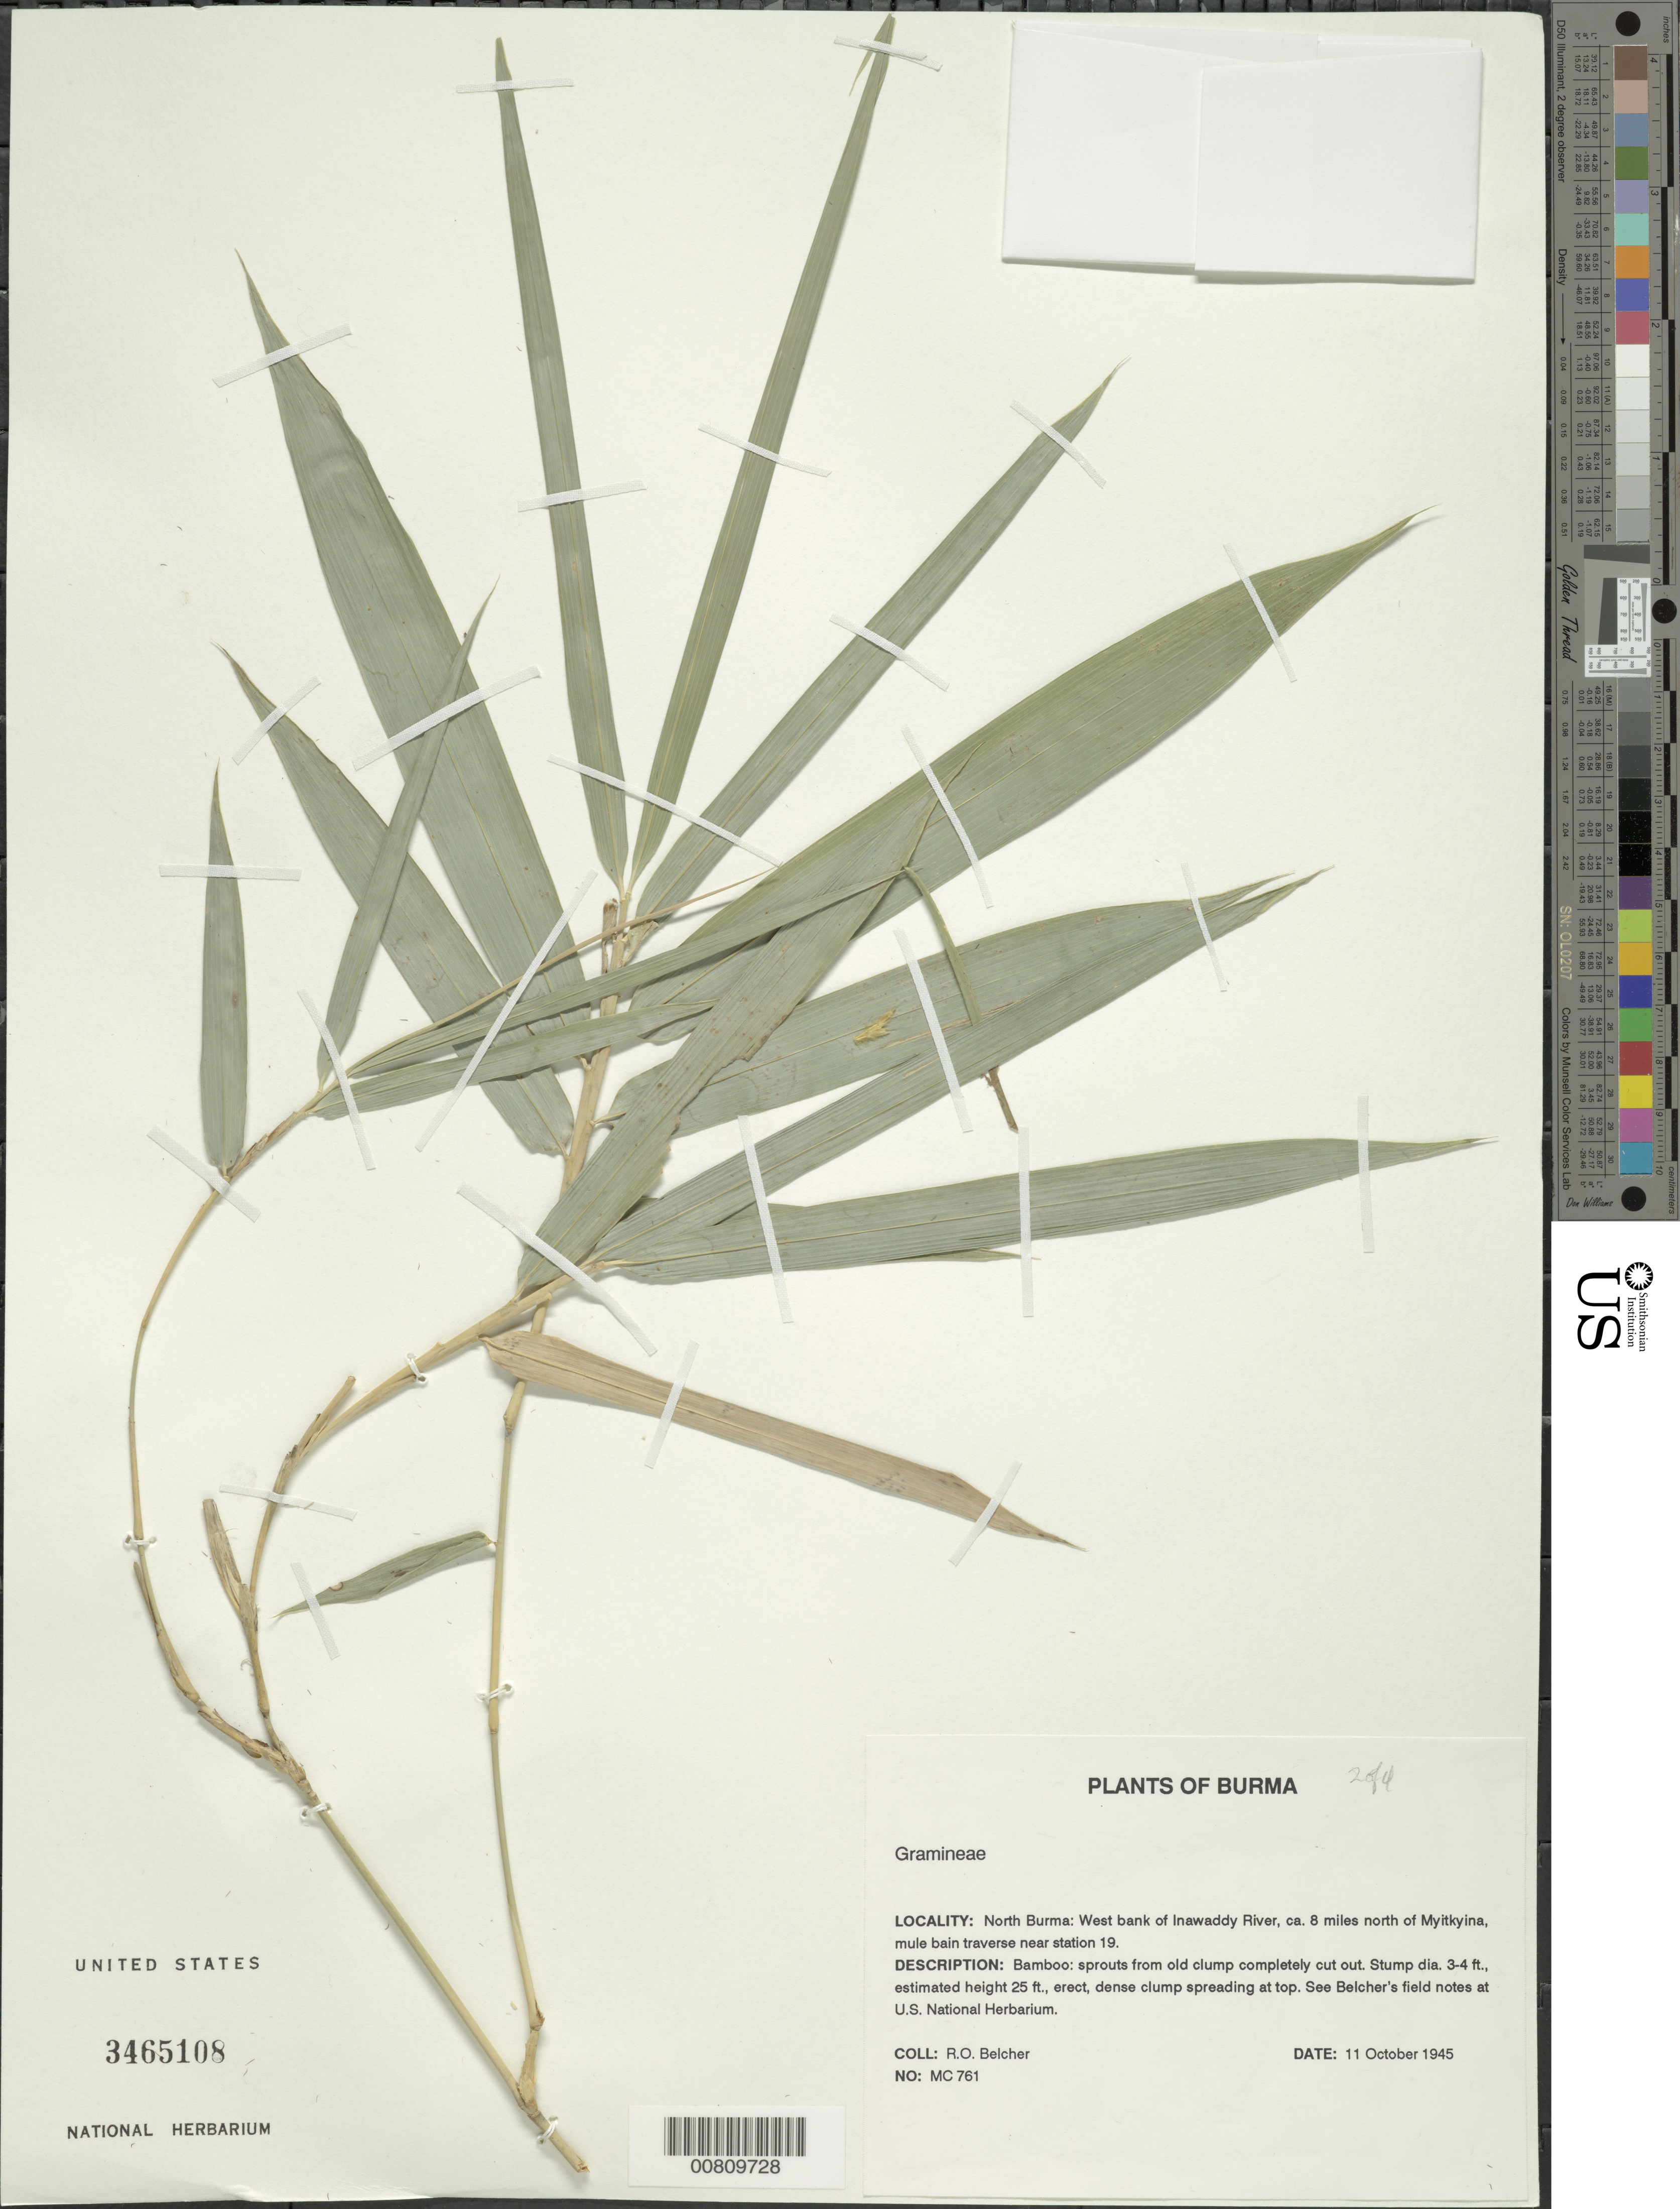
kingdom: Plantae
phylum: Tracheophyta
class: Liliopsida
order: Poales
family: Poaceae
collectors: R. Belcher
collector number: MC 761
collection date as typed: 11 Oct 1945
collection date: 1945-10-11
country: Myanmar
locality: North Burma, W bank of Inawaddy River, N of Myitkyina Mule bain traverse near Station 19.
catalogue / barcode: US 3465108